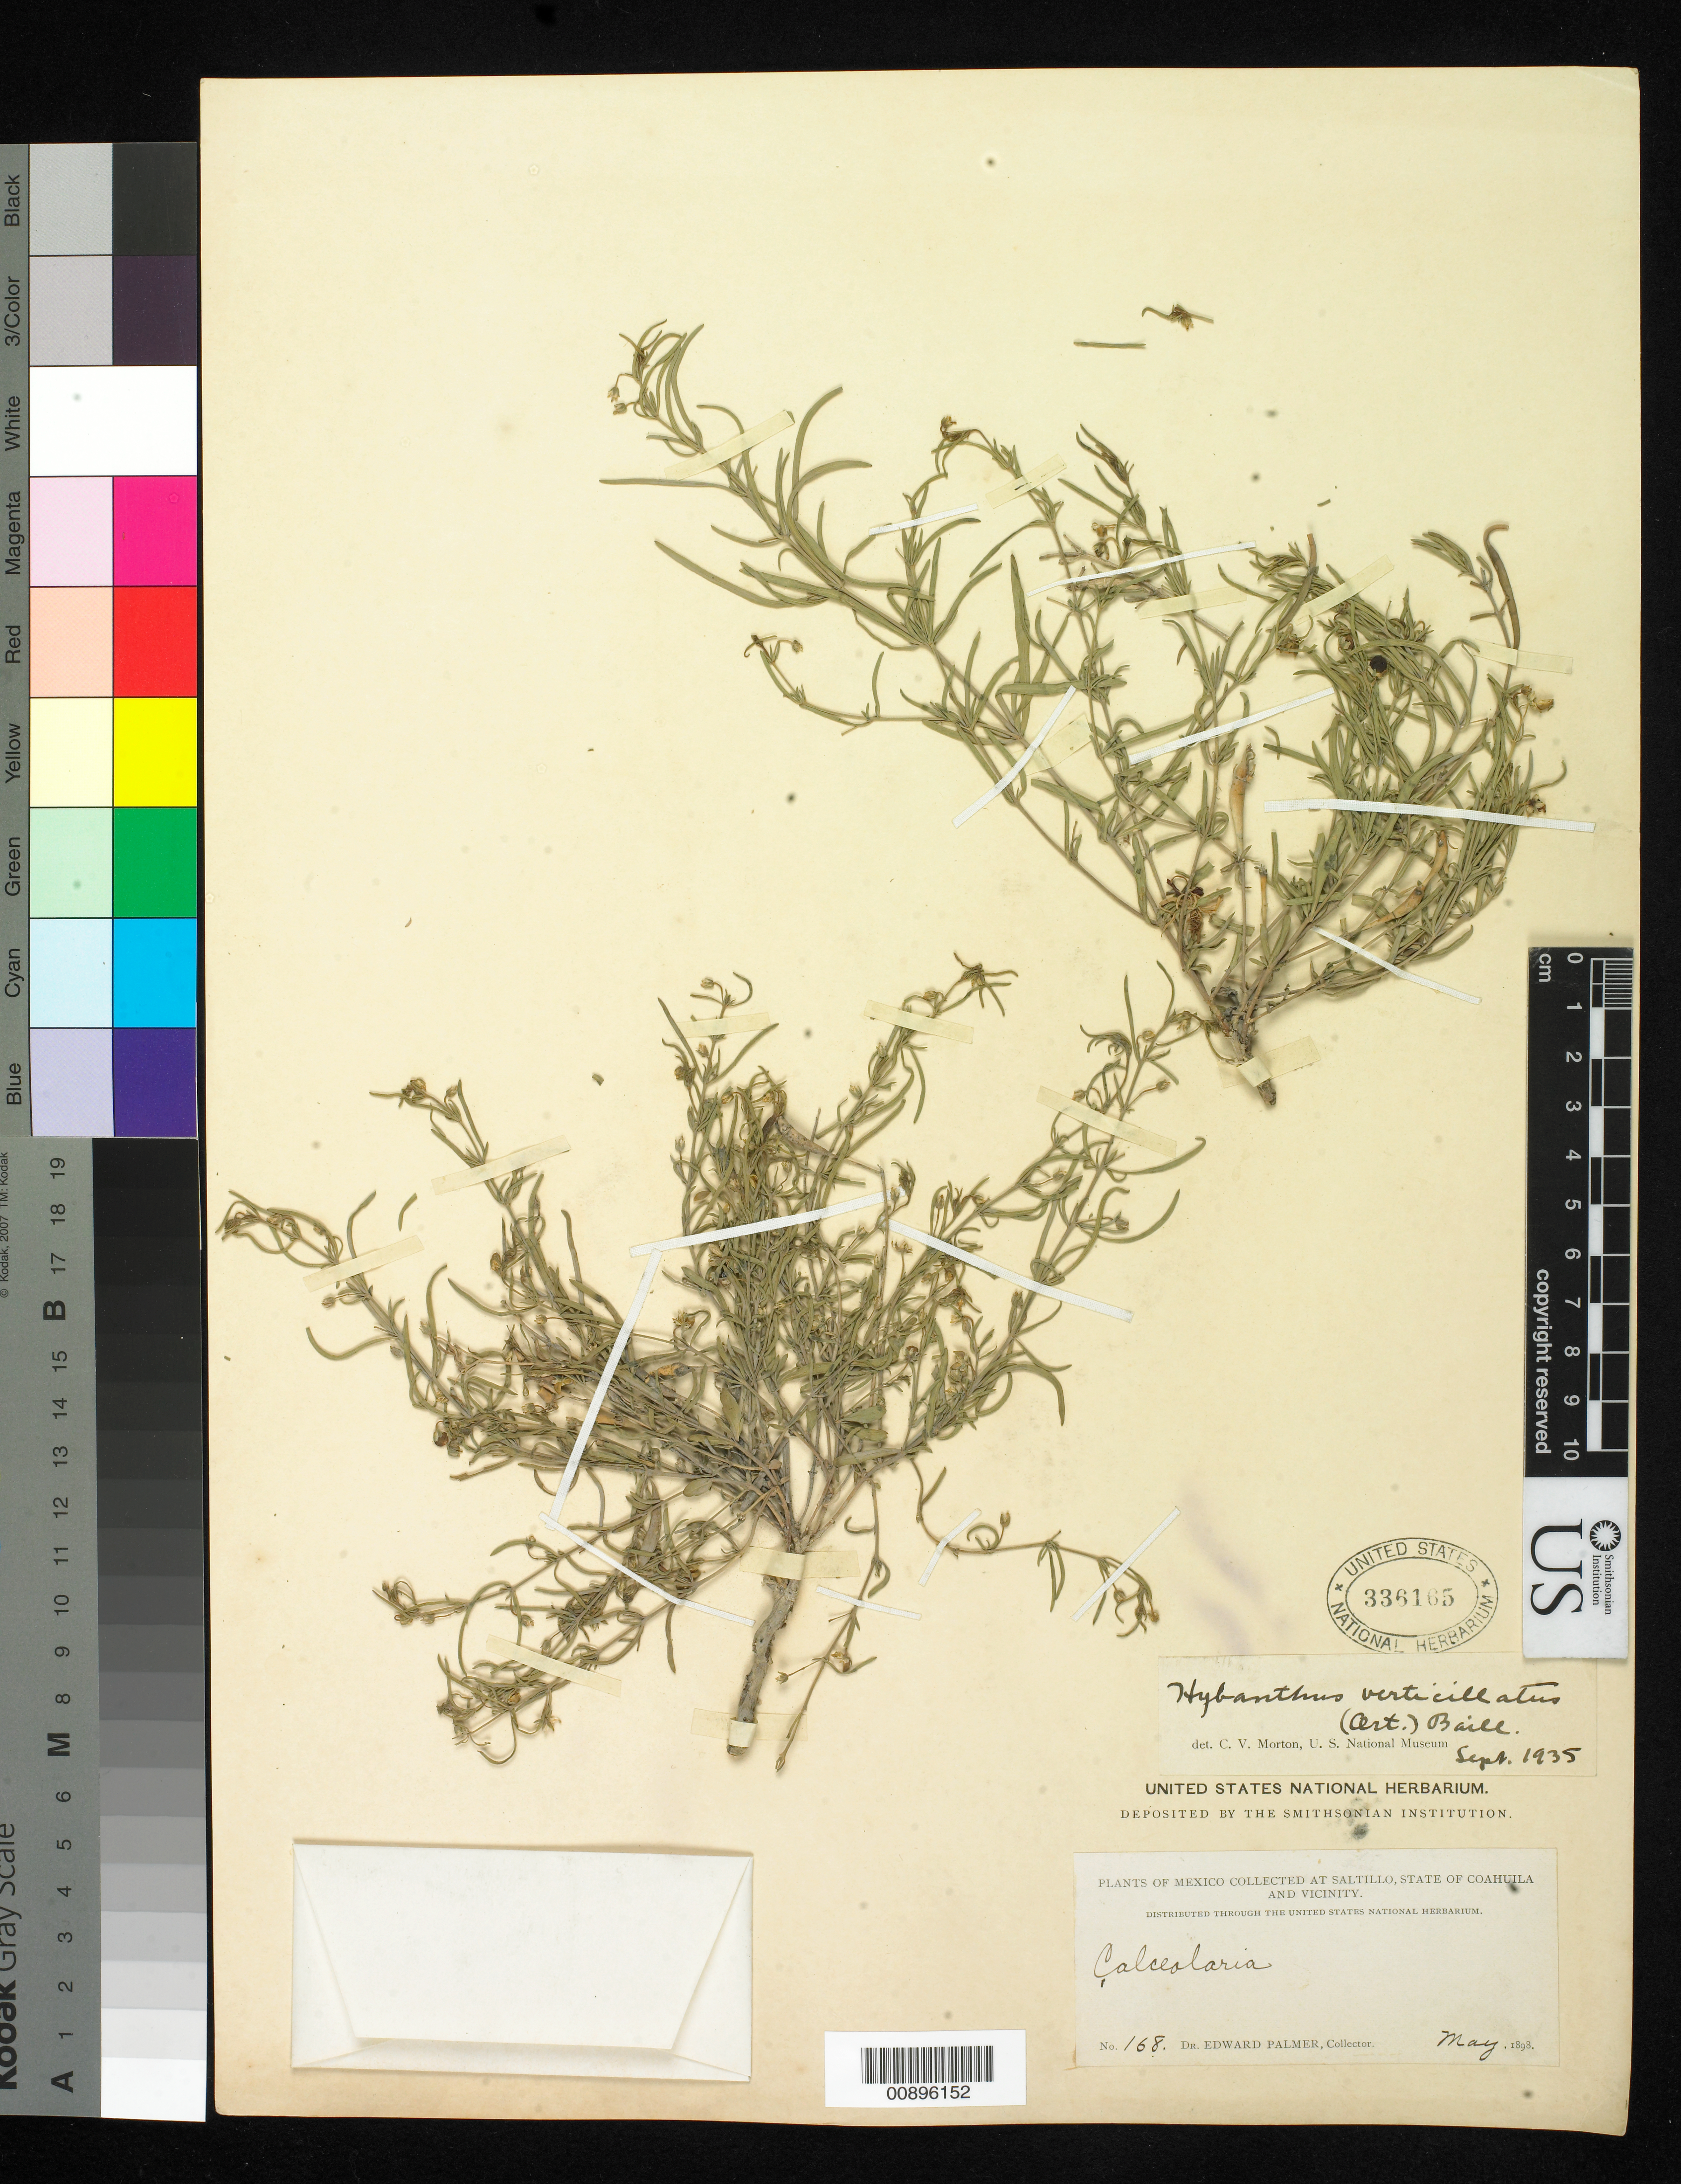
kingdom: Plantae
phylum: Tracheophyta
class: Magnoliopsida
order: Malpighiales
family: Violaceae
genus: Pombalia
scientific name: Pombalia verticillata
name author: (Ortega) Paula-Souza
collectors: E. Palmer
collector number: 168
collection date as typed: May 1898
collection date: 1898-05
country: Mexico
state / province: Coahuila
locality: Saltillo, Coahuila and vicinity.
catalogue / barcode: US 336165